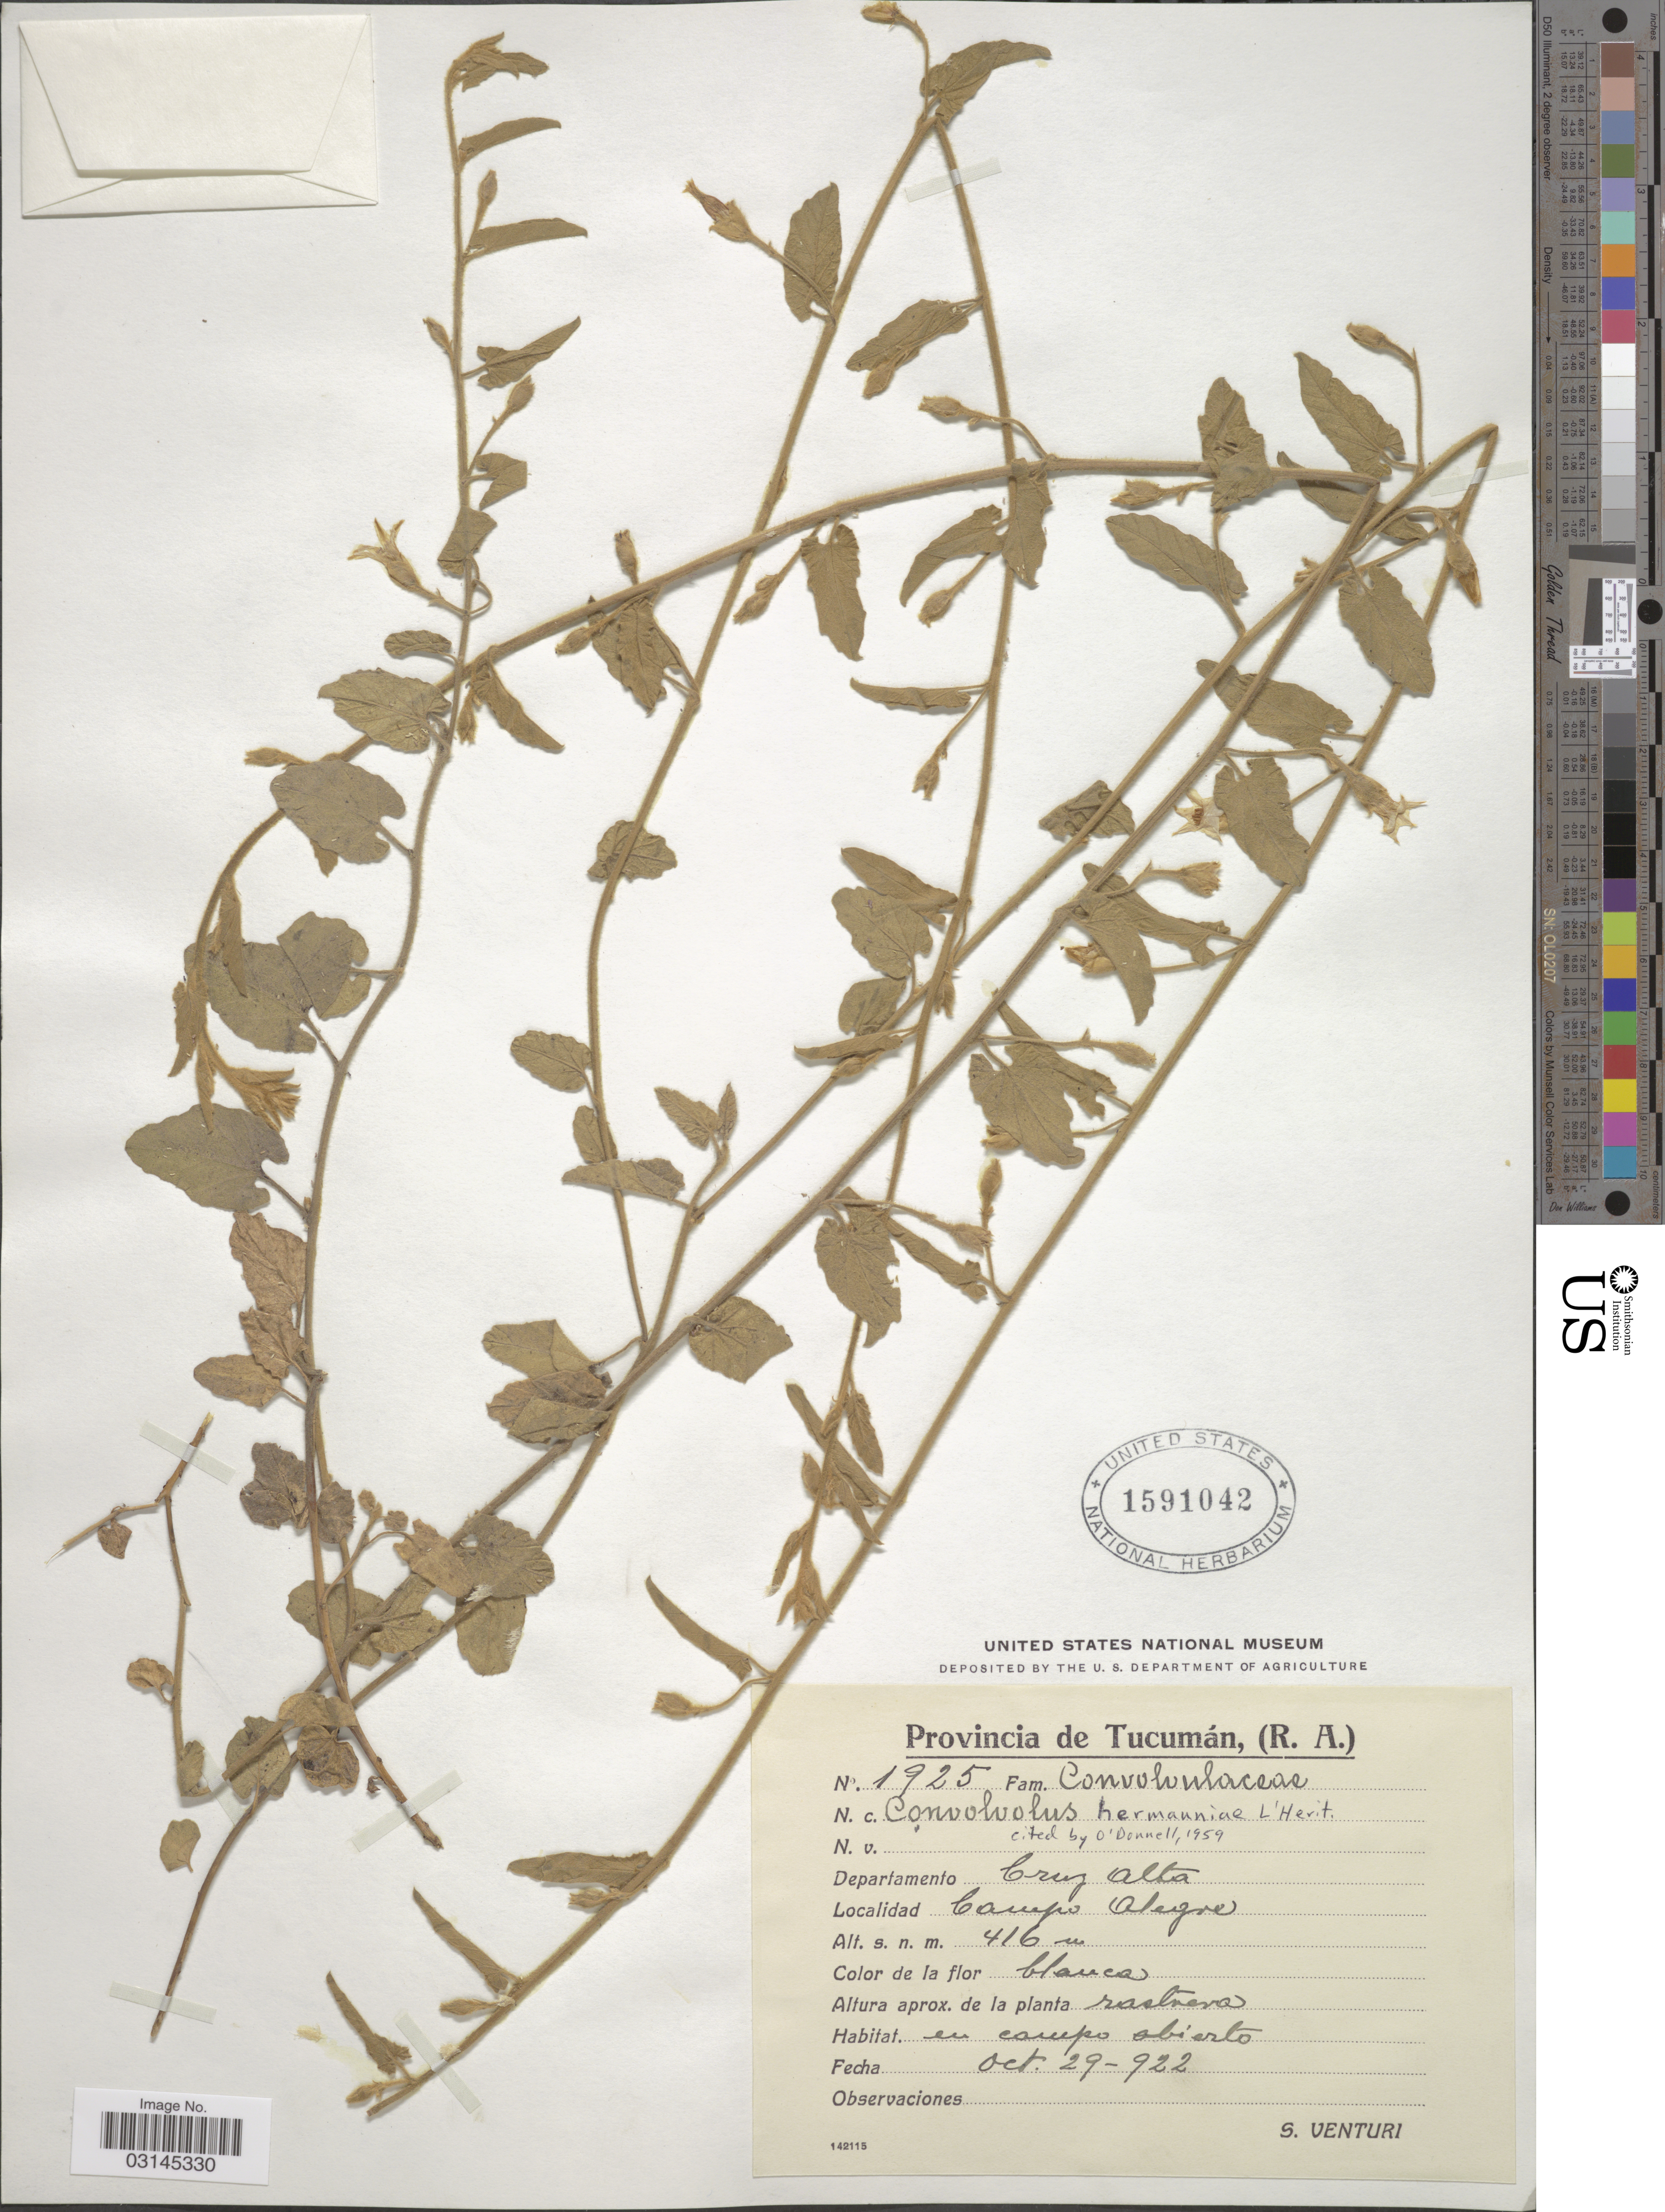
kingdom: Plantae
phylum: Tracheophyta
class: Magnoliopsida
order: Solanales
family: Convolvulaceae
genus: Convolvulus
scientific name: Convolvulus hermanniae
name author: L'Hér.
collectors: S. Venturi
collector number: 1925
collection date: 1922-10-29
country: Argentina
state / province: Tucuman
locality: Departamento Cruz Alta, Campo Alegre.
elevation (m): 416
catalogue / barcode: US 1591042